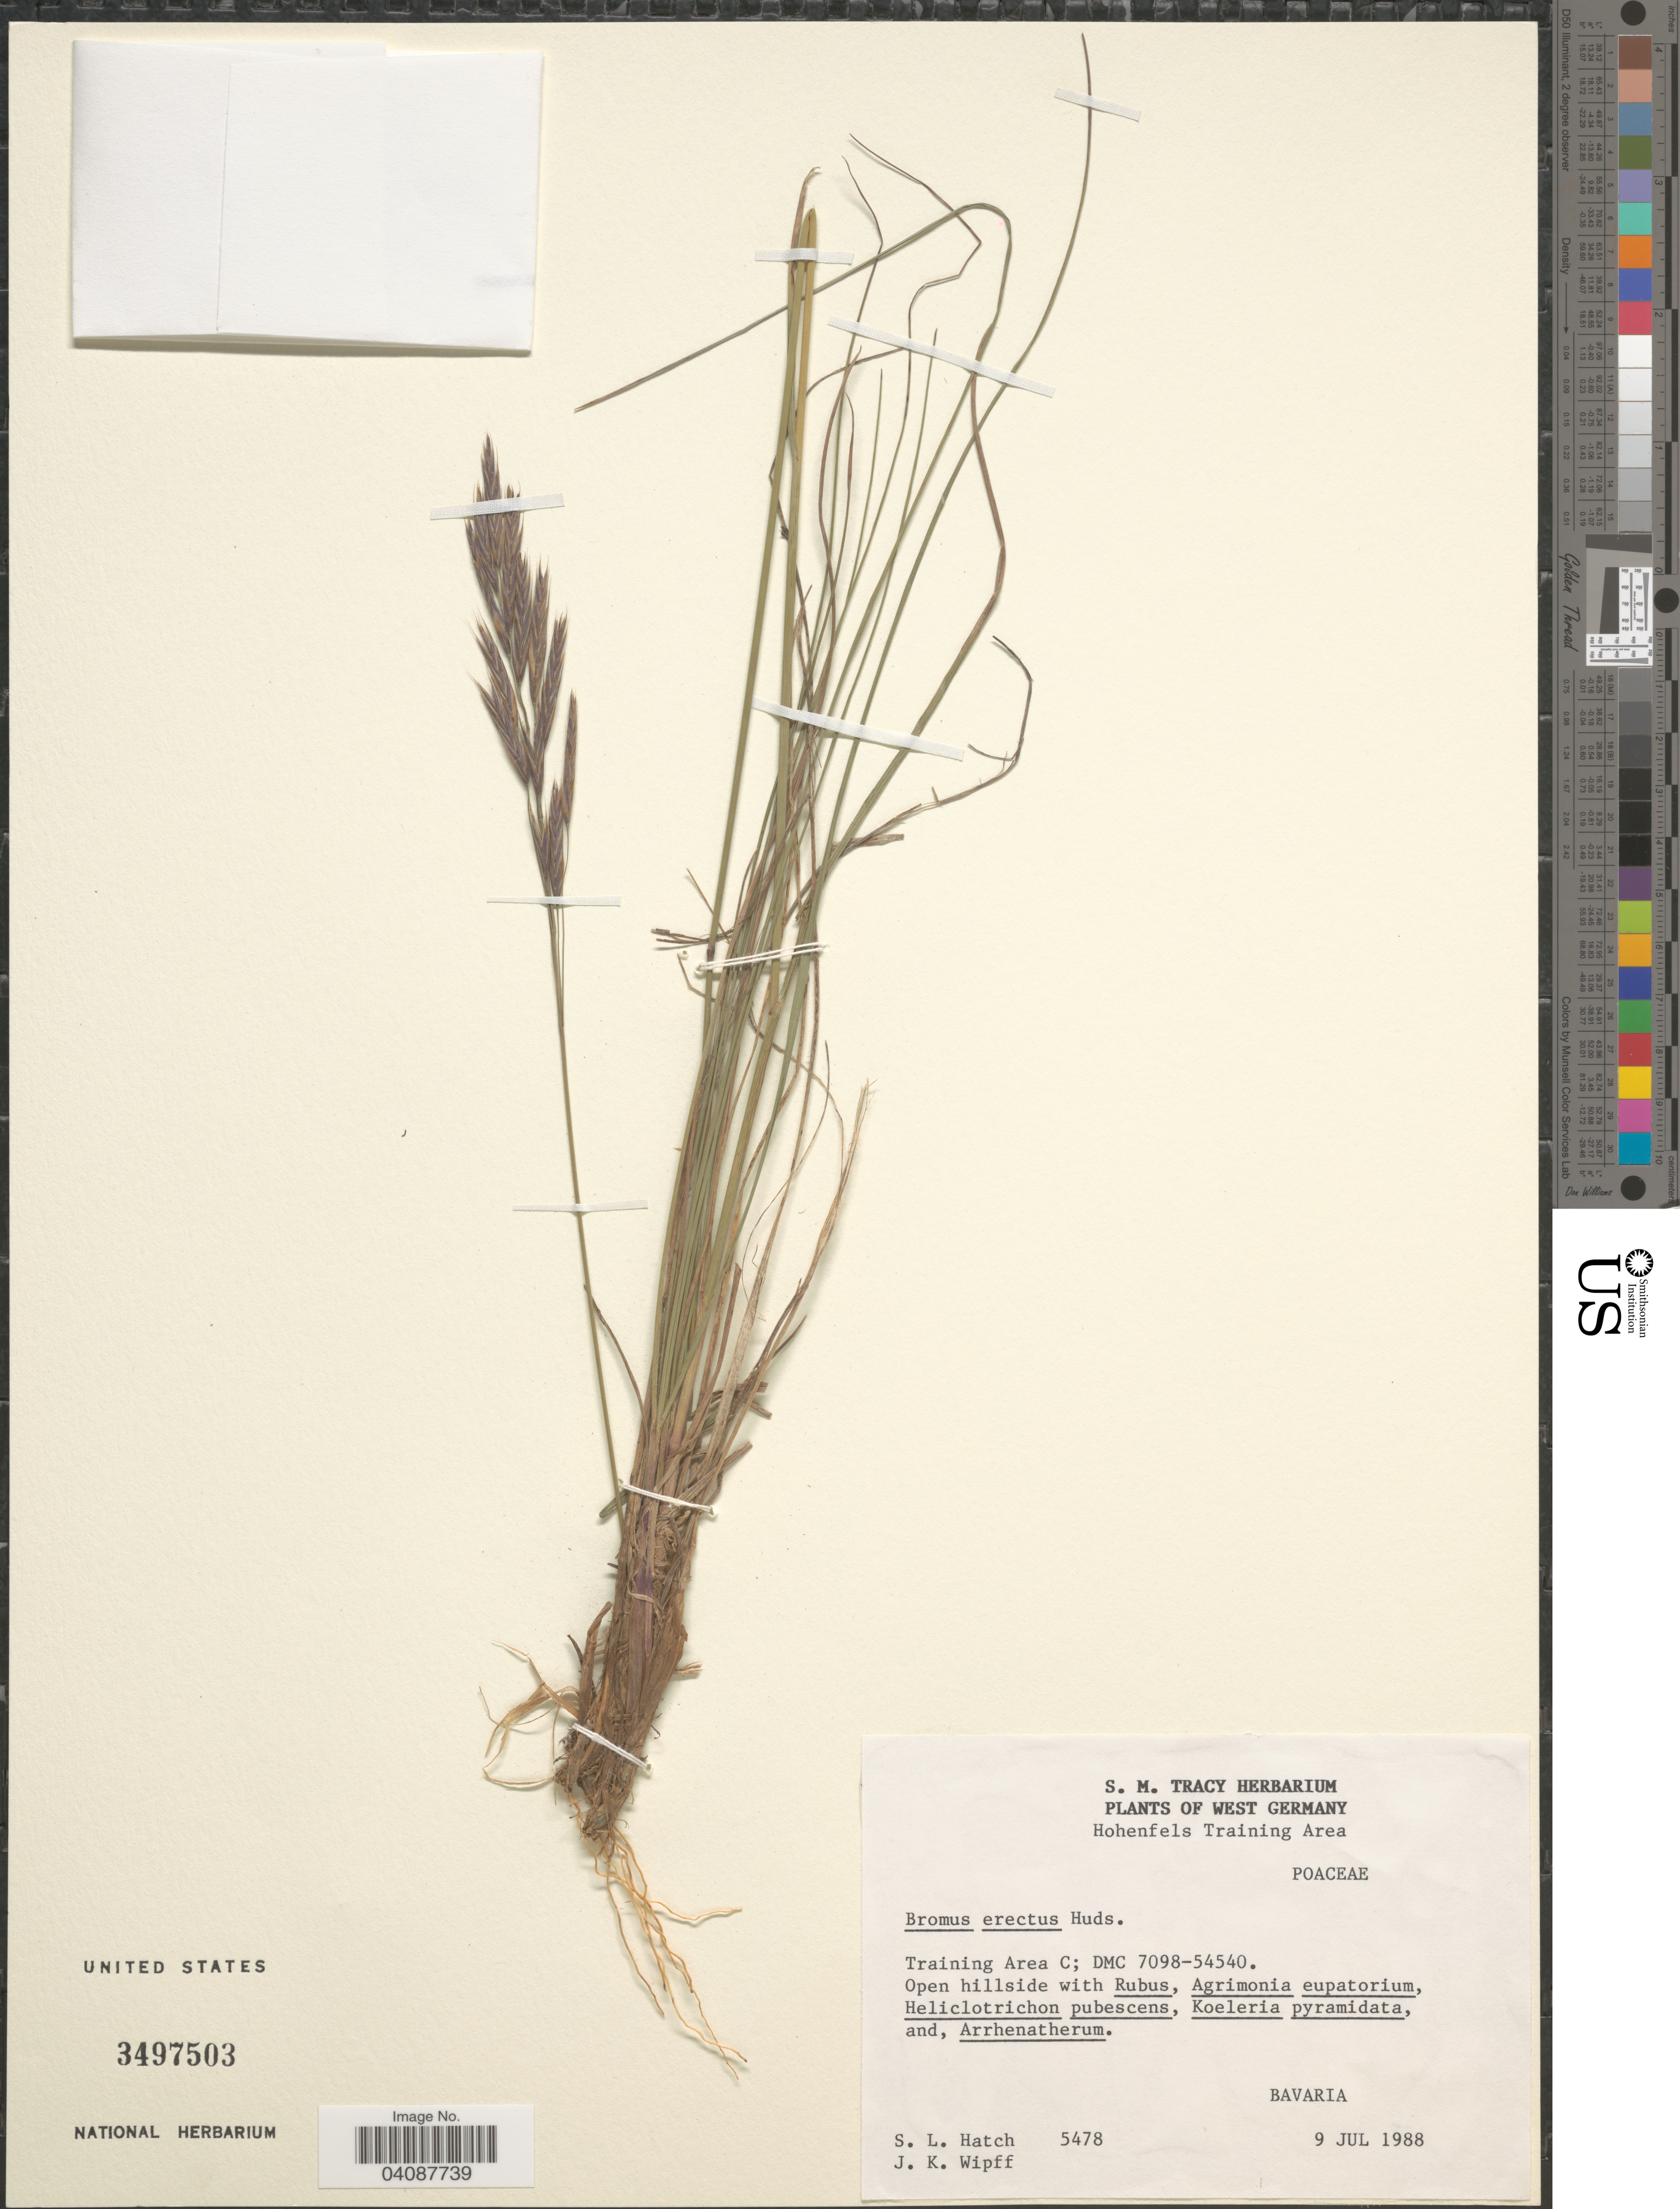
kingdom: Plantae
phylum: Tracheophyta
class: Liliopsida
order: Poales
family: Poaceae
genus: Bromus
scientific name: Bromus erectus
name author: Huds.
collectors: S. Hatch & J. K. Wipff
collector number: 5478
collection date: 1988-07-09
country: Germany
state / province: Bayern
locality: West Germany. Hohenfels Training Area. Training Area C; DMC 7098-54540. Bavaria.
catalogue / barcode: US 3497503